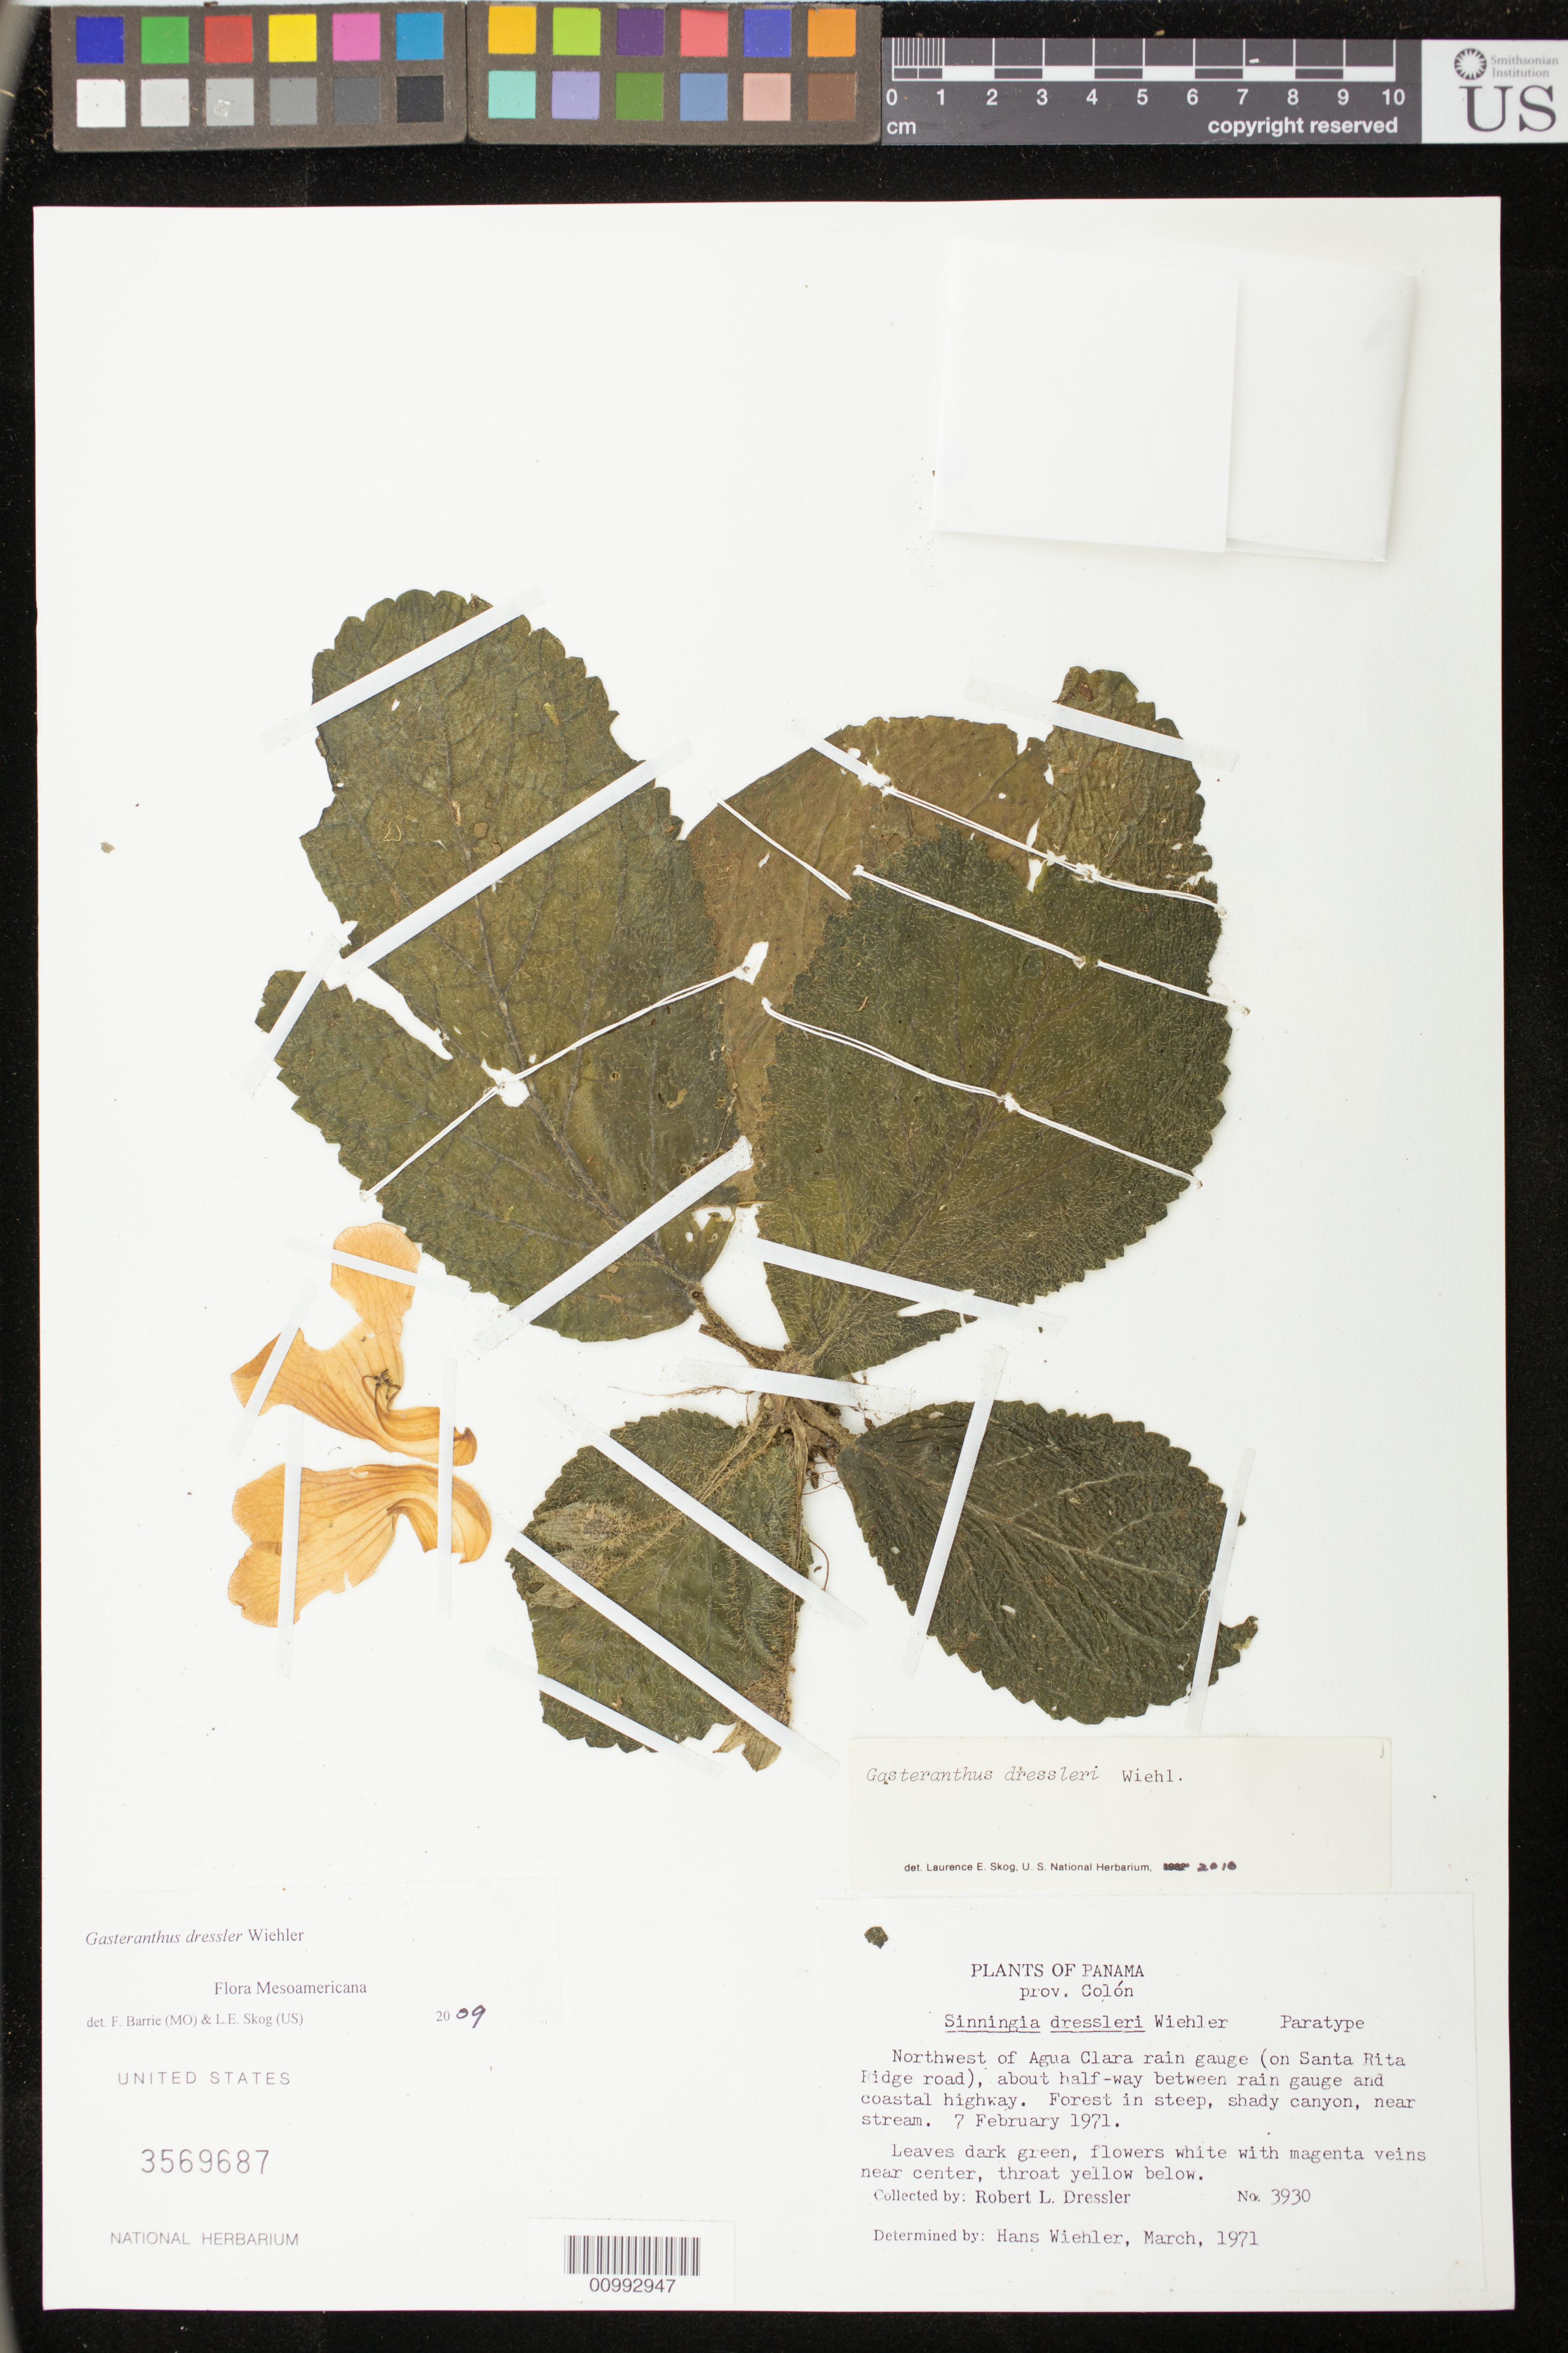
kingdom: Plantae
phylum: Tracheophyta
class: Magnoliopsida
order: Lamiales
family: Gesneriaceae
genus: Gasteranthus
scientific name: Gasteranthus dressleri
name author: Wiehler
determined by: Skog, Laurence E.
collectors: R. Dressler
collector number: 3930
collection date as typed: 07 Feb 1971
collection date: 1971-02-07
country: Panama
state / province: Colón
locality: Northwest of Agua Clara rain gauge (on Santa Rita Ridge road), about half-way between rain gauge and coastal highway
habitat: Forest in steep, shady canyon, near stream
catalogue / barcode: US 3569687